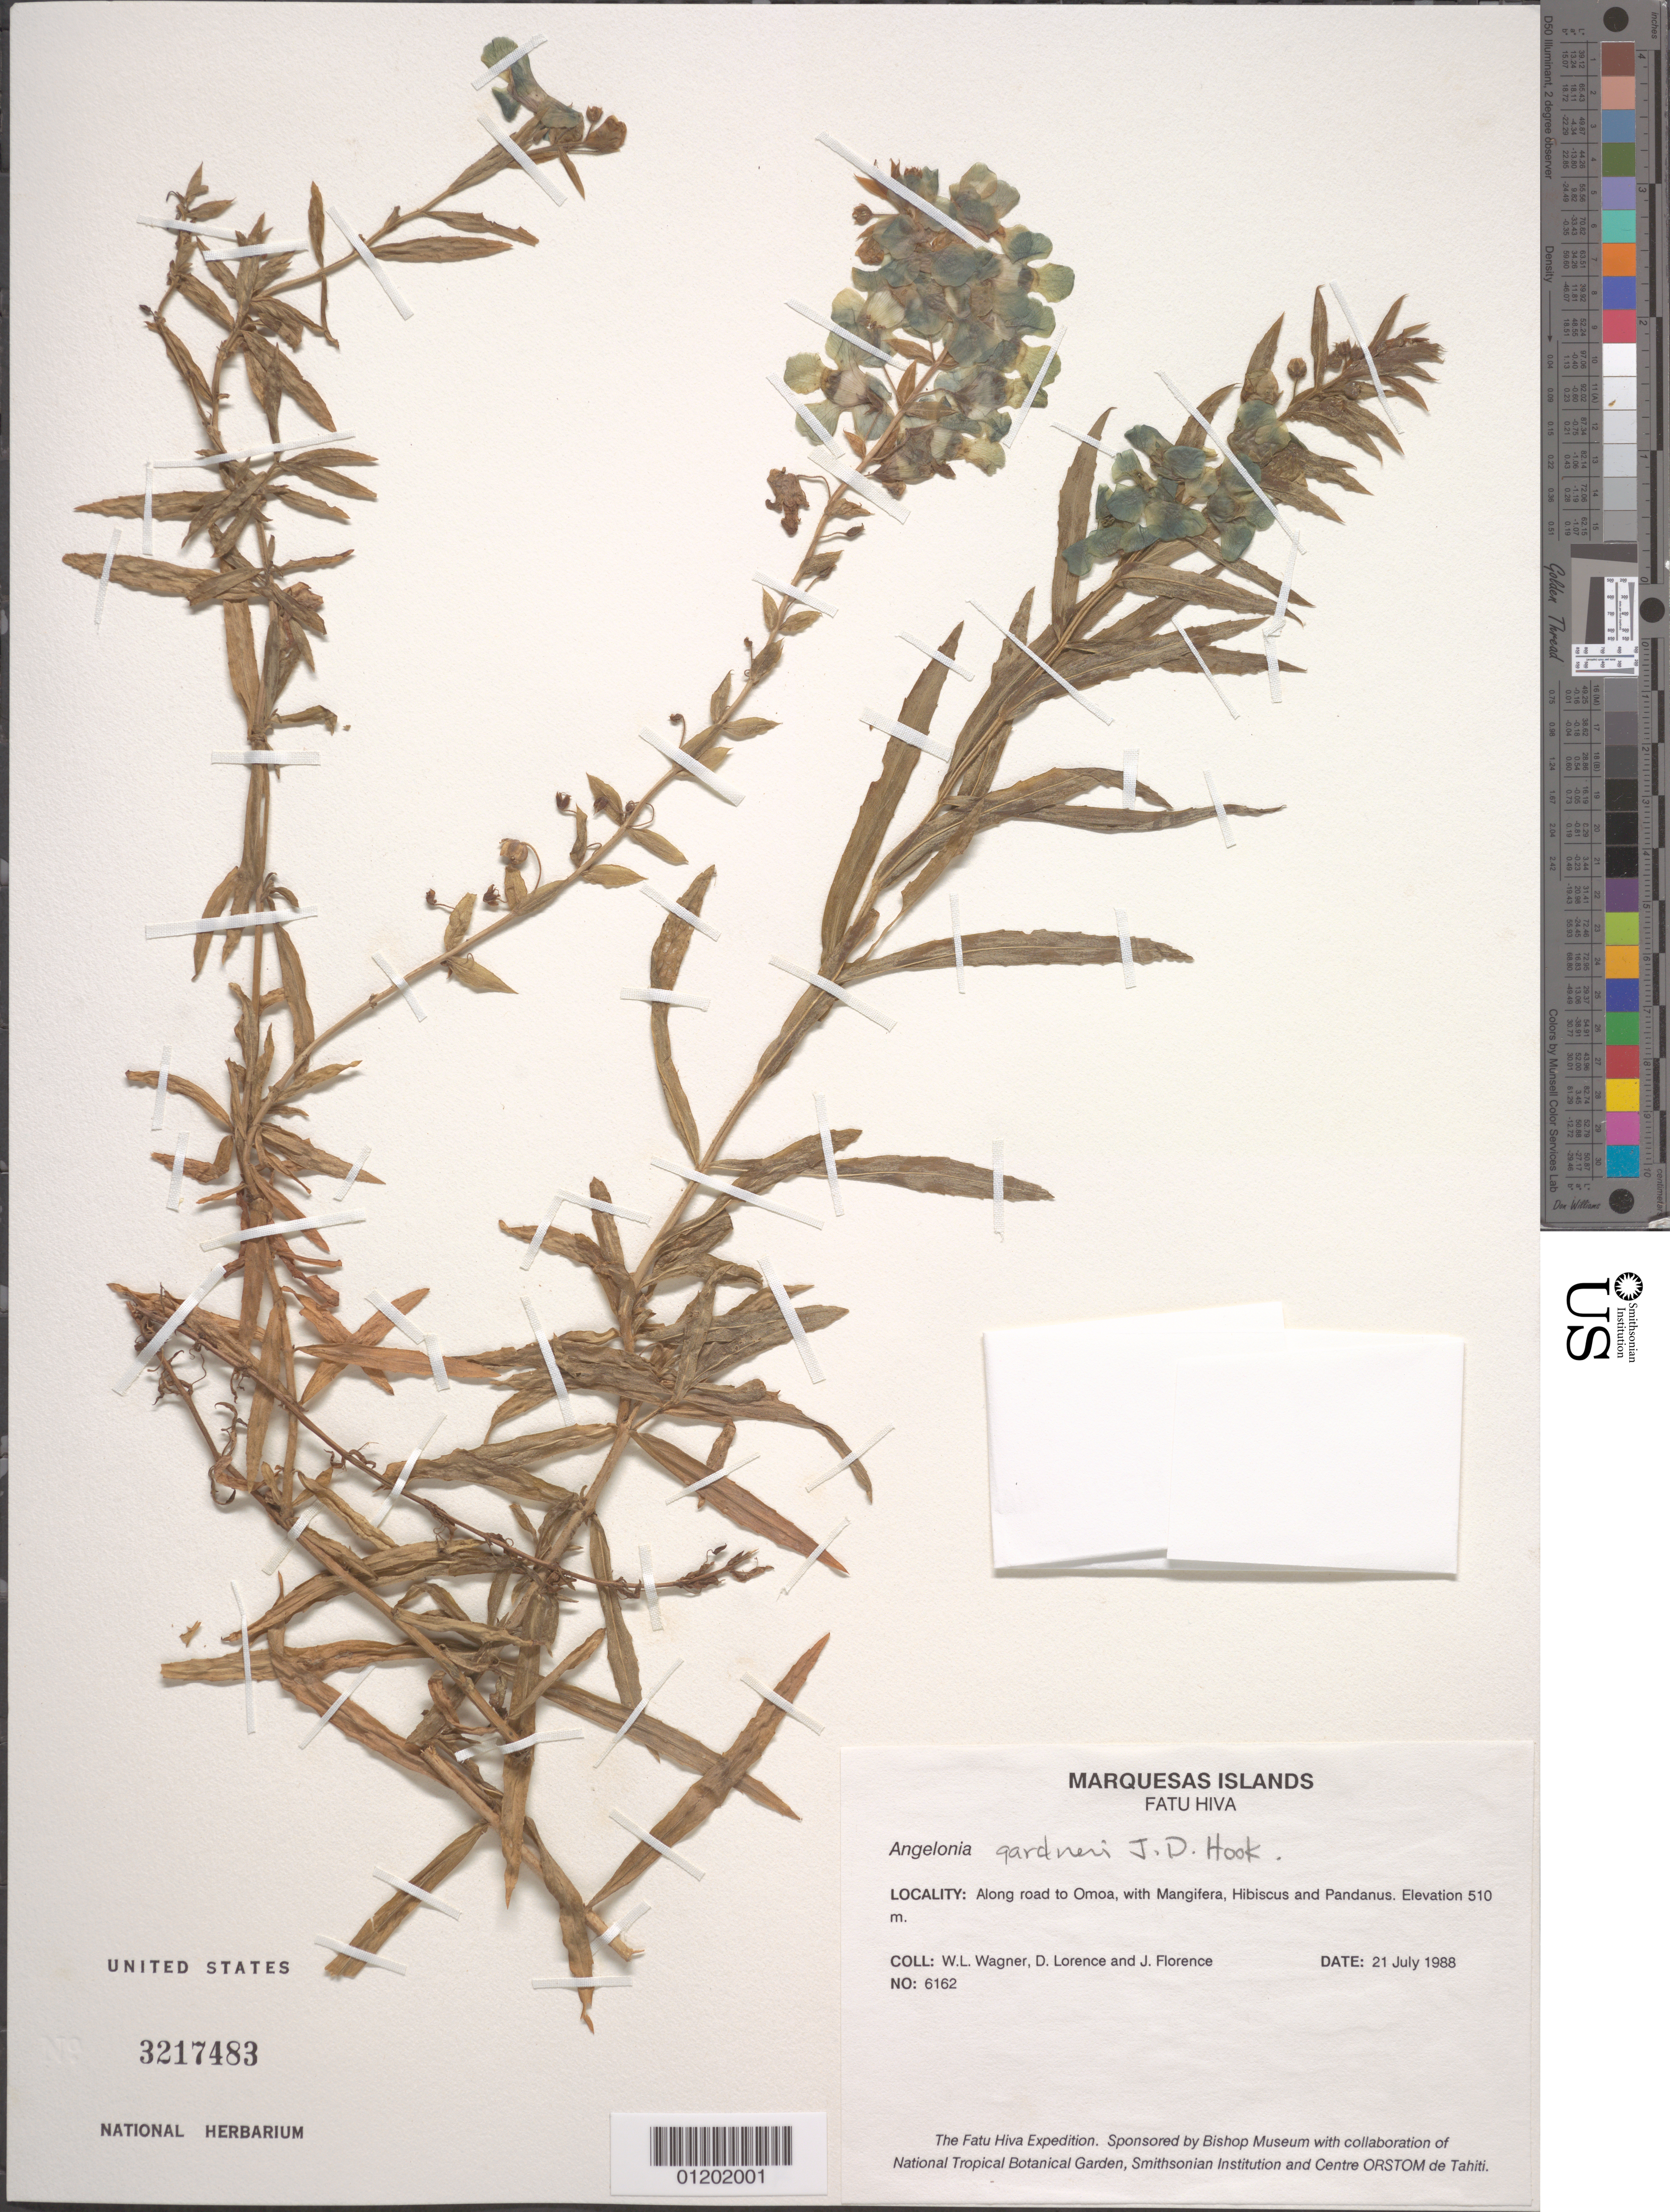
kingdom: Plantae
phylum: Tracheophyta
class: Magnoliopsida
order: Lamiales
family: Plantaginaceae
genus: Angelonia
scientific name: Angelonia gardneri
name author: Hook. f.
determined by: Wagner, W. L., (BOT), Smithsonian Institution - National Museum of Natural History (UNITED STATES)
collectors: W. L. Wagner, D. Lorence & J. Florence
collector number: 6162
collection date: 1988-07-21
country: French Polynesia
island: Fatu Hiva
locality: along road to 'Omo'a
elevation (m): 510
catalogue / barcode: US 3217483